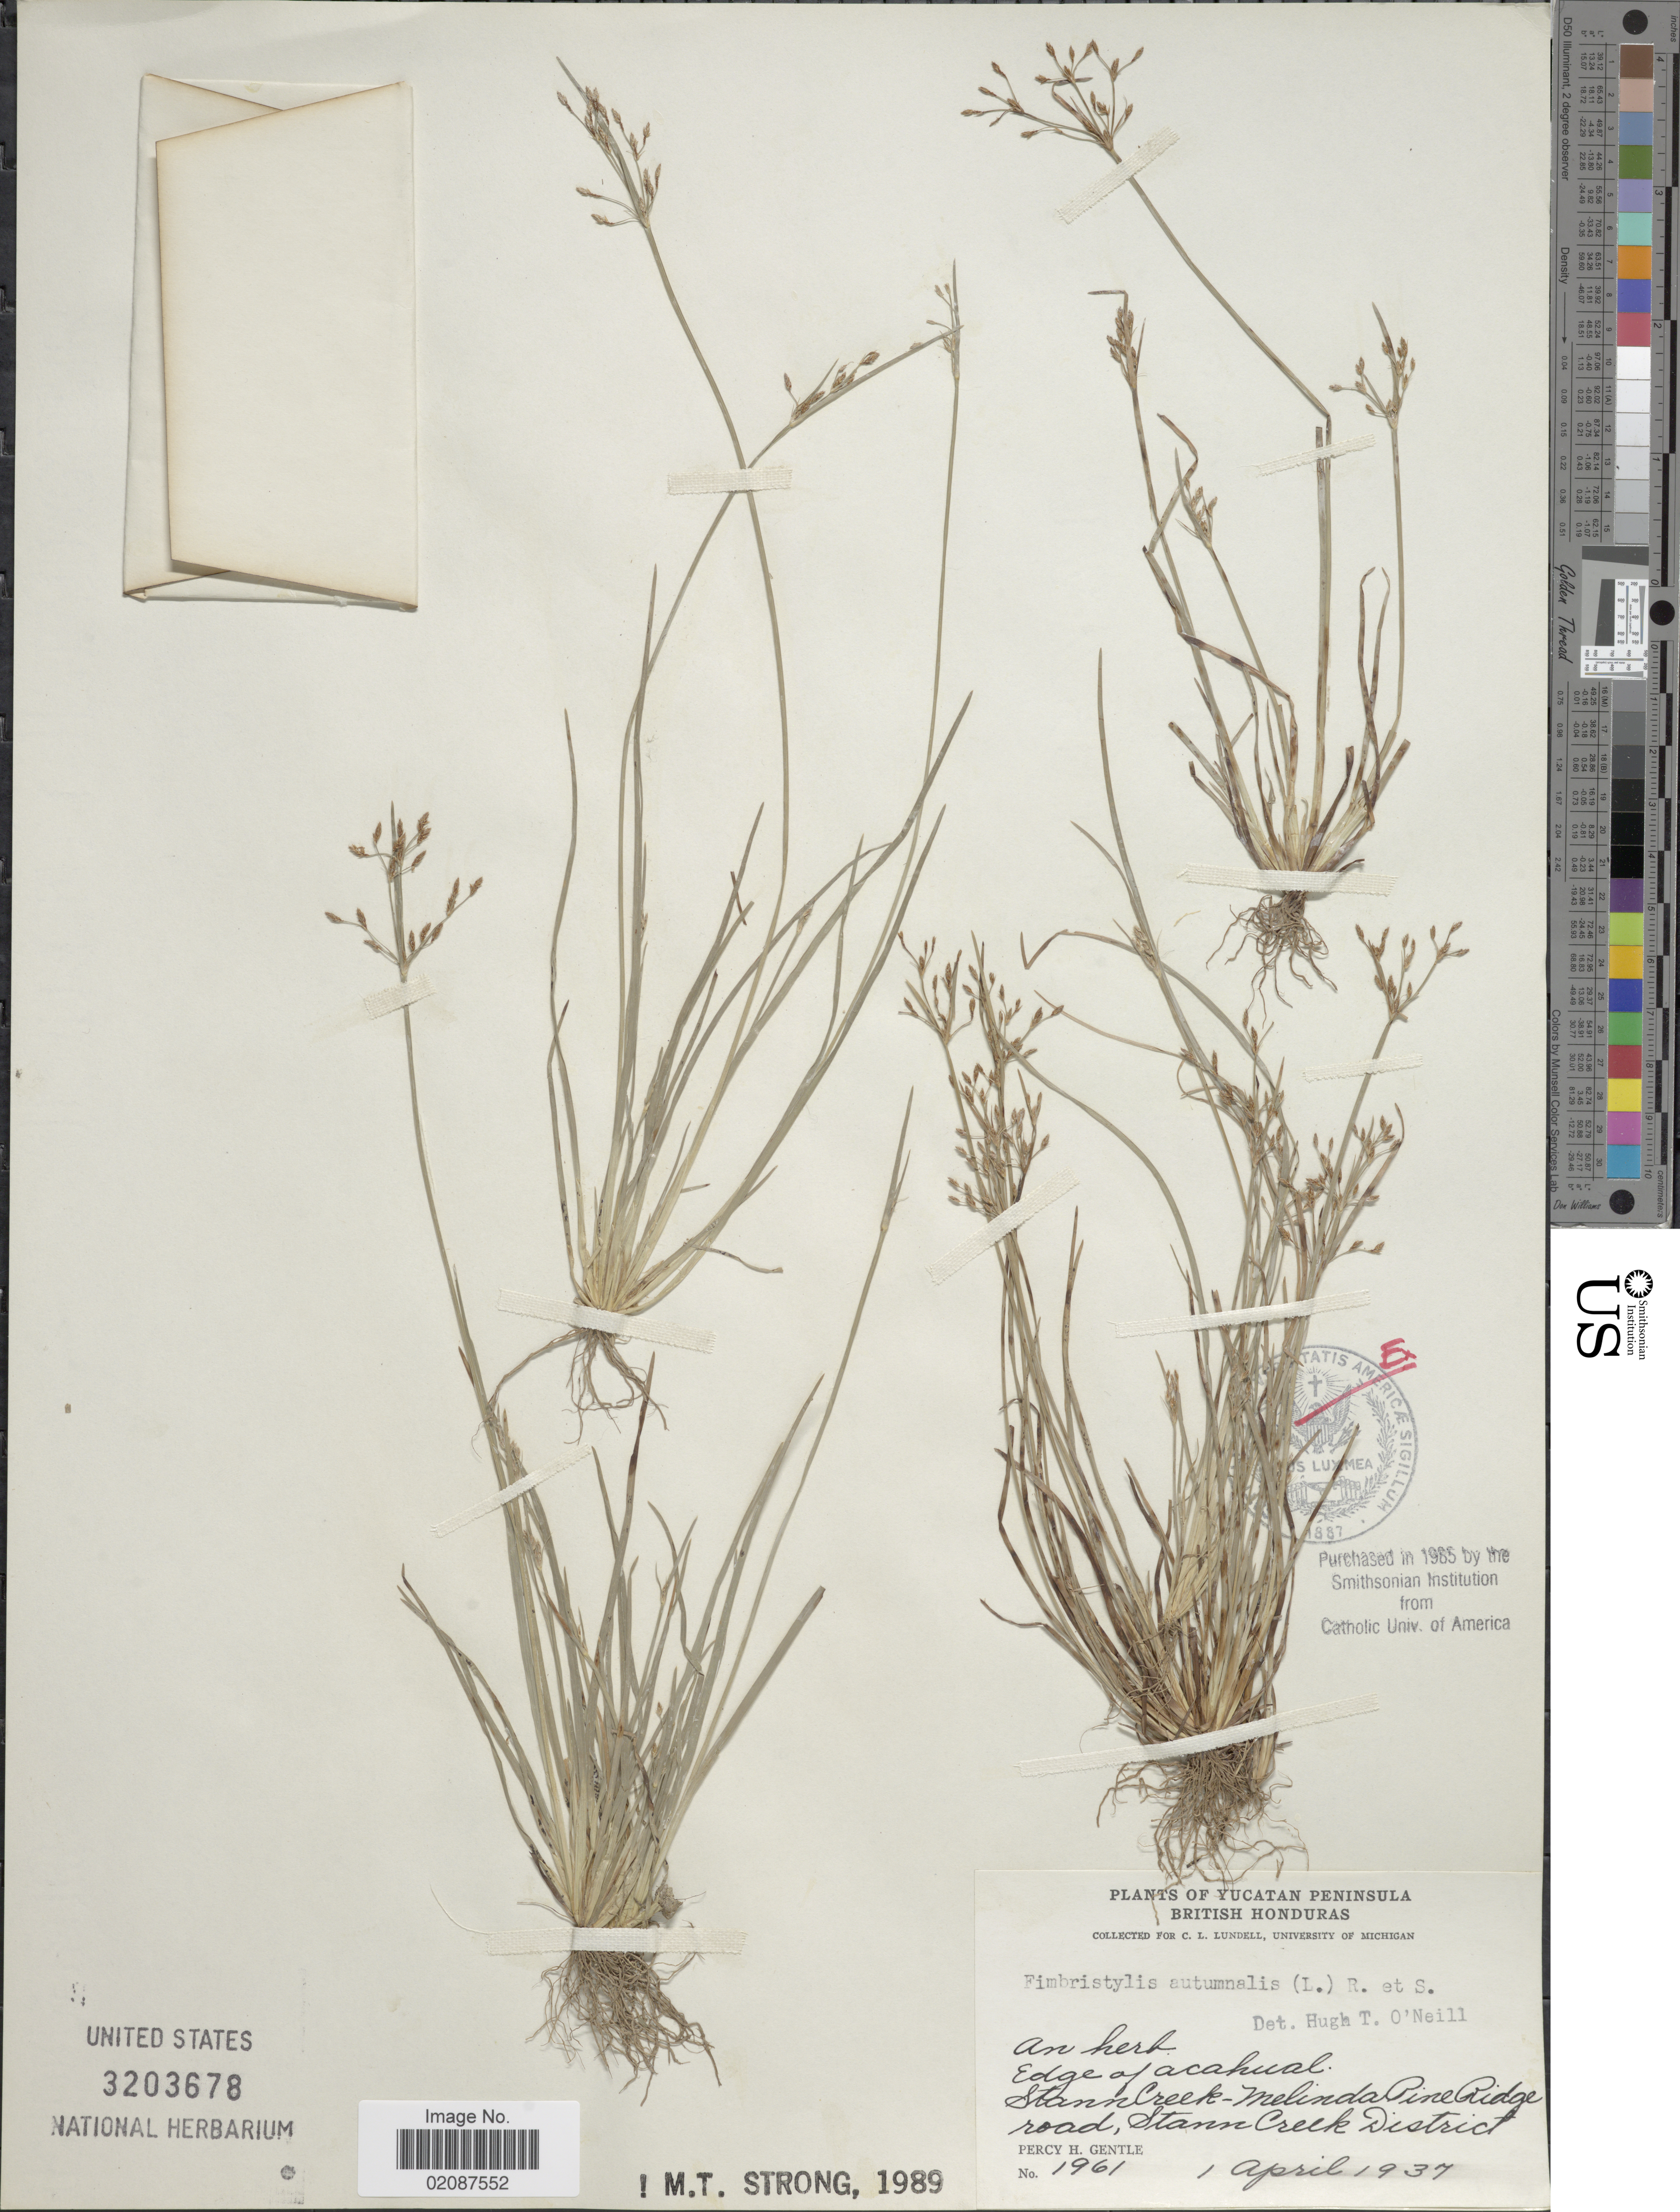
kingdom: Plantae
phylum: Tracheophyta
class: Liliopsida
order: Poales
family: Cyperaceae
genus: Fimbristylis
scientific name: Fimbristylis autumnalis (L.) Roem. & Schult.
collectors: P. H. Gentle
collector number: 1961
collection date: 1937-04-01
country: Belize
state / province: Stann Creek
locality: Yucatan Peninsula, British Honduras, Edge of acahual, Stann Creek-Melinda Pine Ridge road, Stann Creek District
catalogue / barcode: US 3203678